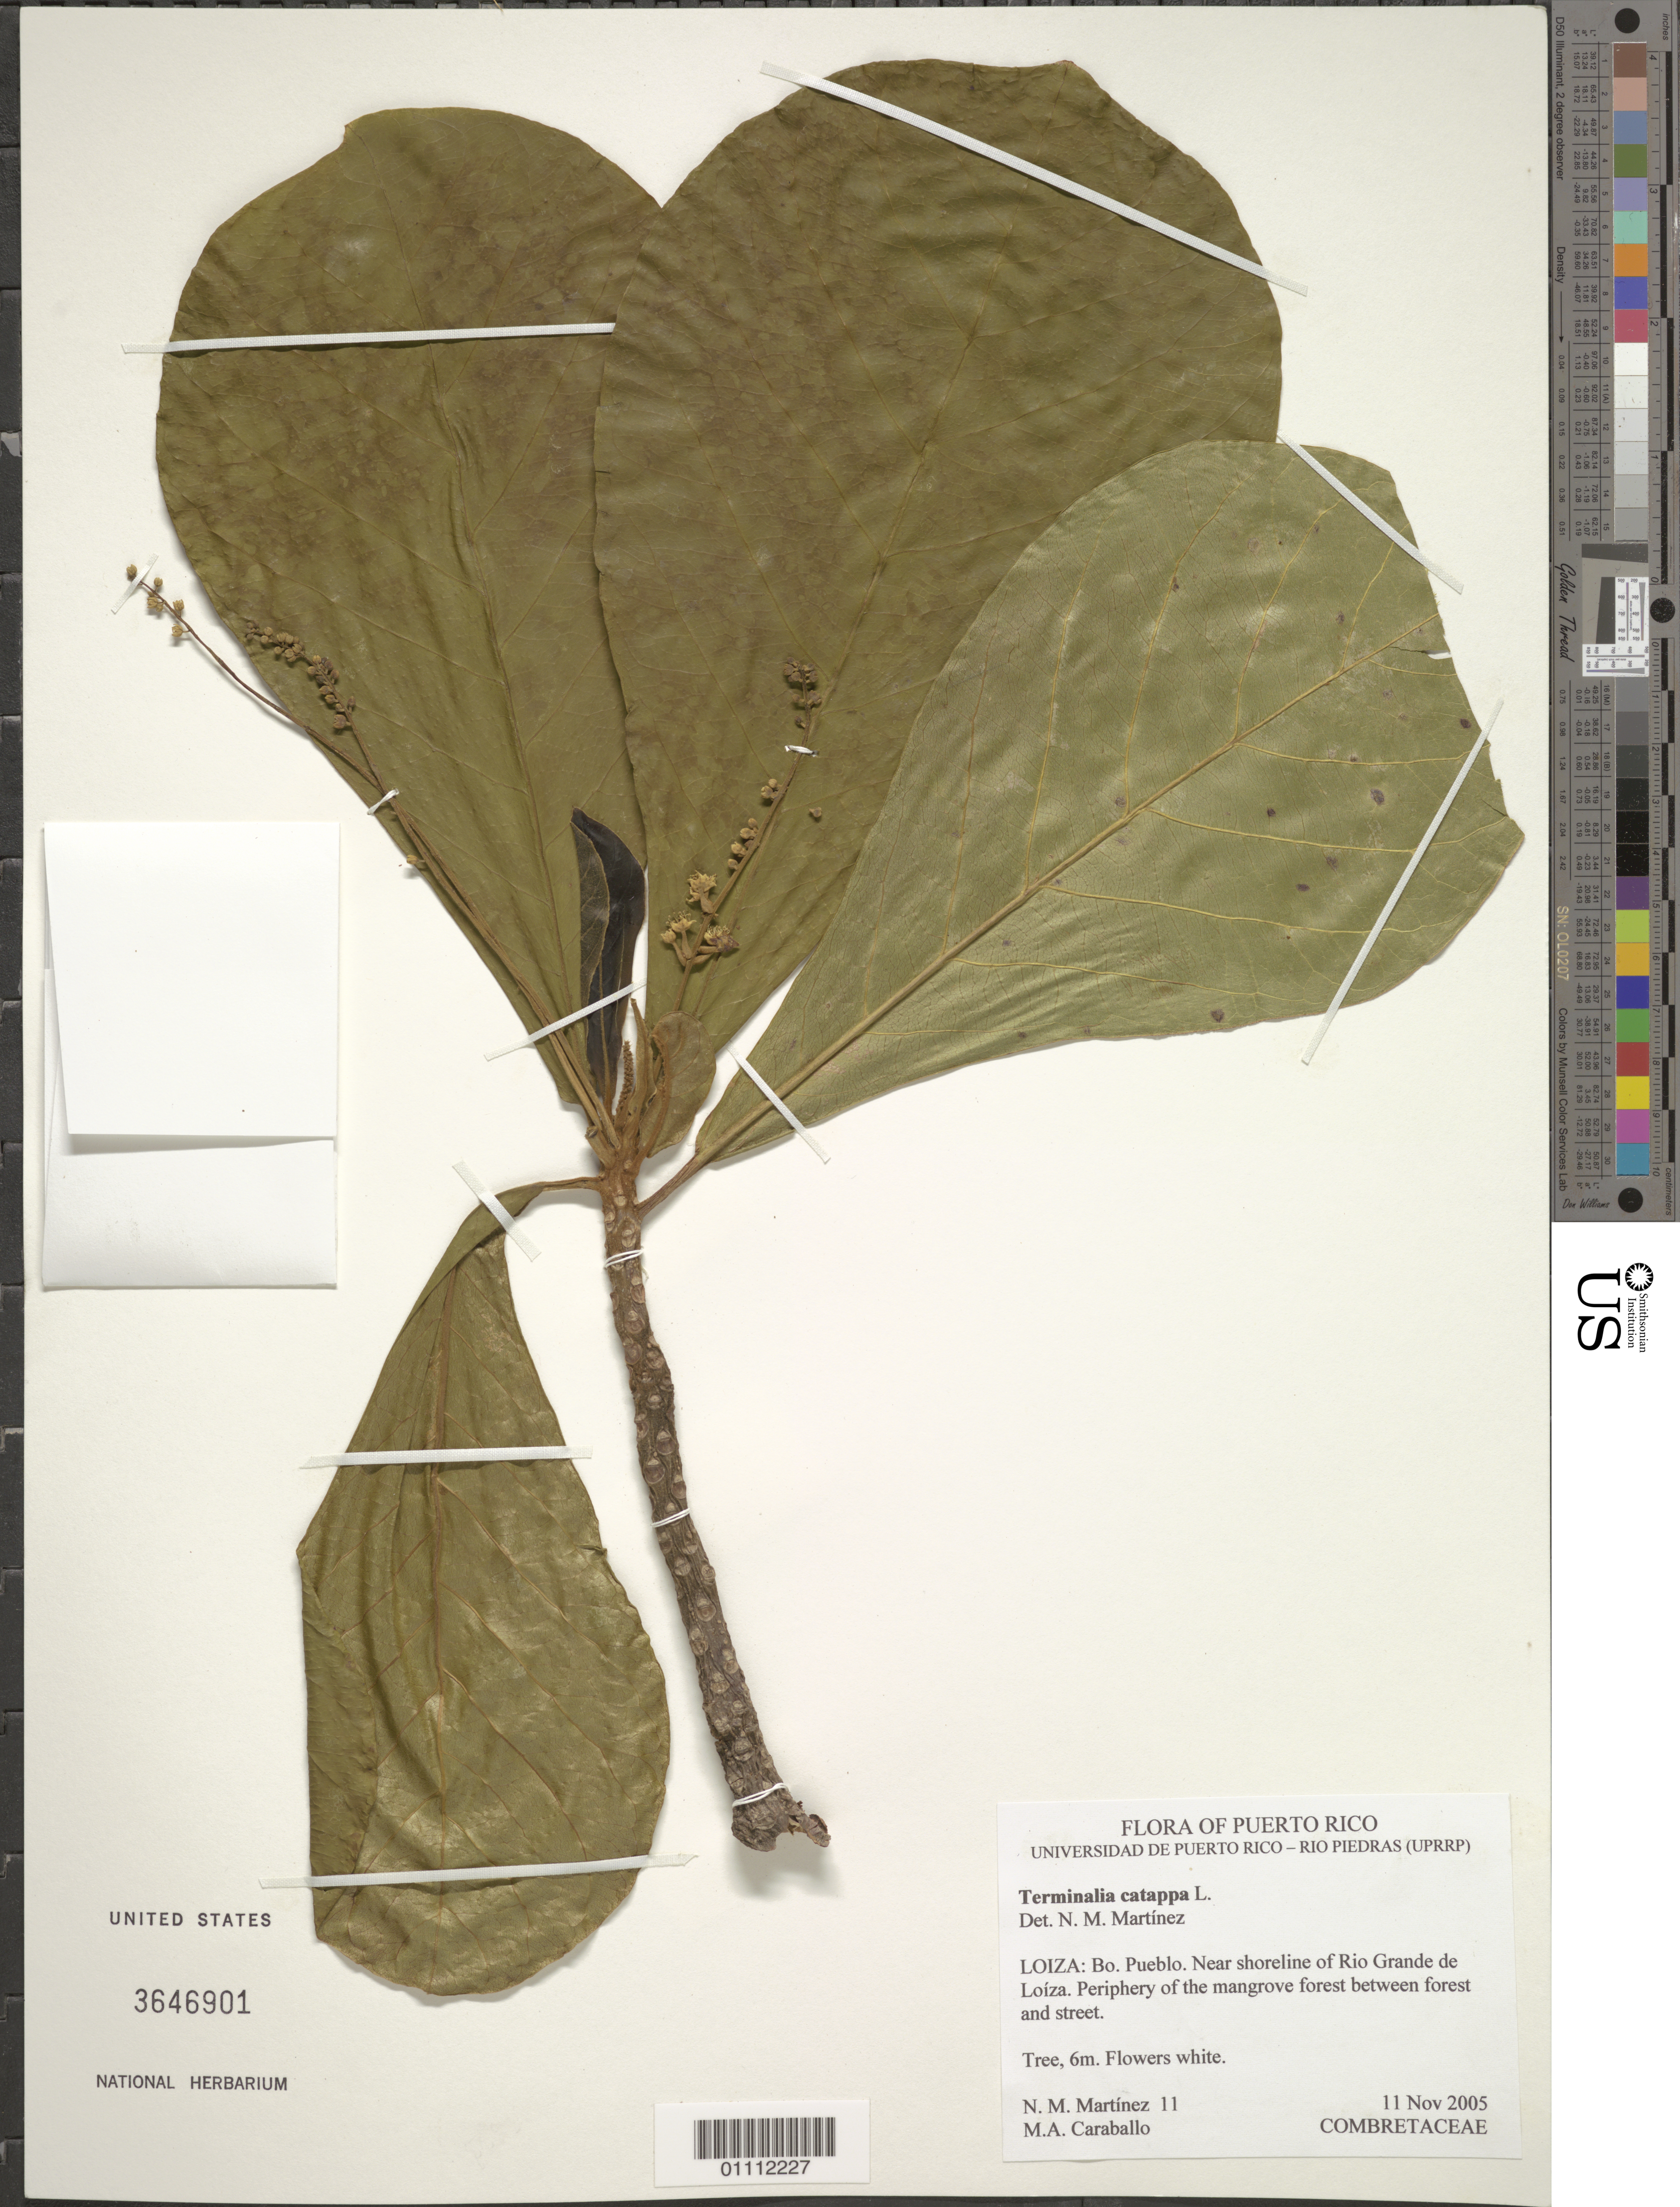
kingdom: Plantae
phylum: Tracheophyta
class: Magnoliopsida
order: Myrtales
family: Combretaceae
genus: Terminalia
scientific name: Terminalia catappa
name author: L.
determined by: Martínez, N. M.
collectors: N. M. Martínez & M. Caraballo-Ortiz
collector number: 11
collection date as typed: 11 Nov 2005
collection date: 2005-11-11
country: Puerto Rico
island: Puerto Rico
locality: Loíza: Bo. Pueblo; near shoreline of Río Grande de Loíza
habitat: Periphery of the mangrove forest between forest and street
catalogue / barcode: US 3646901